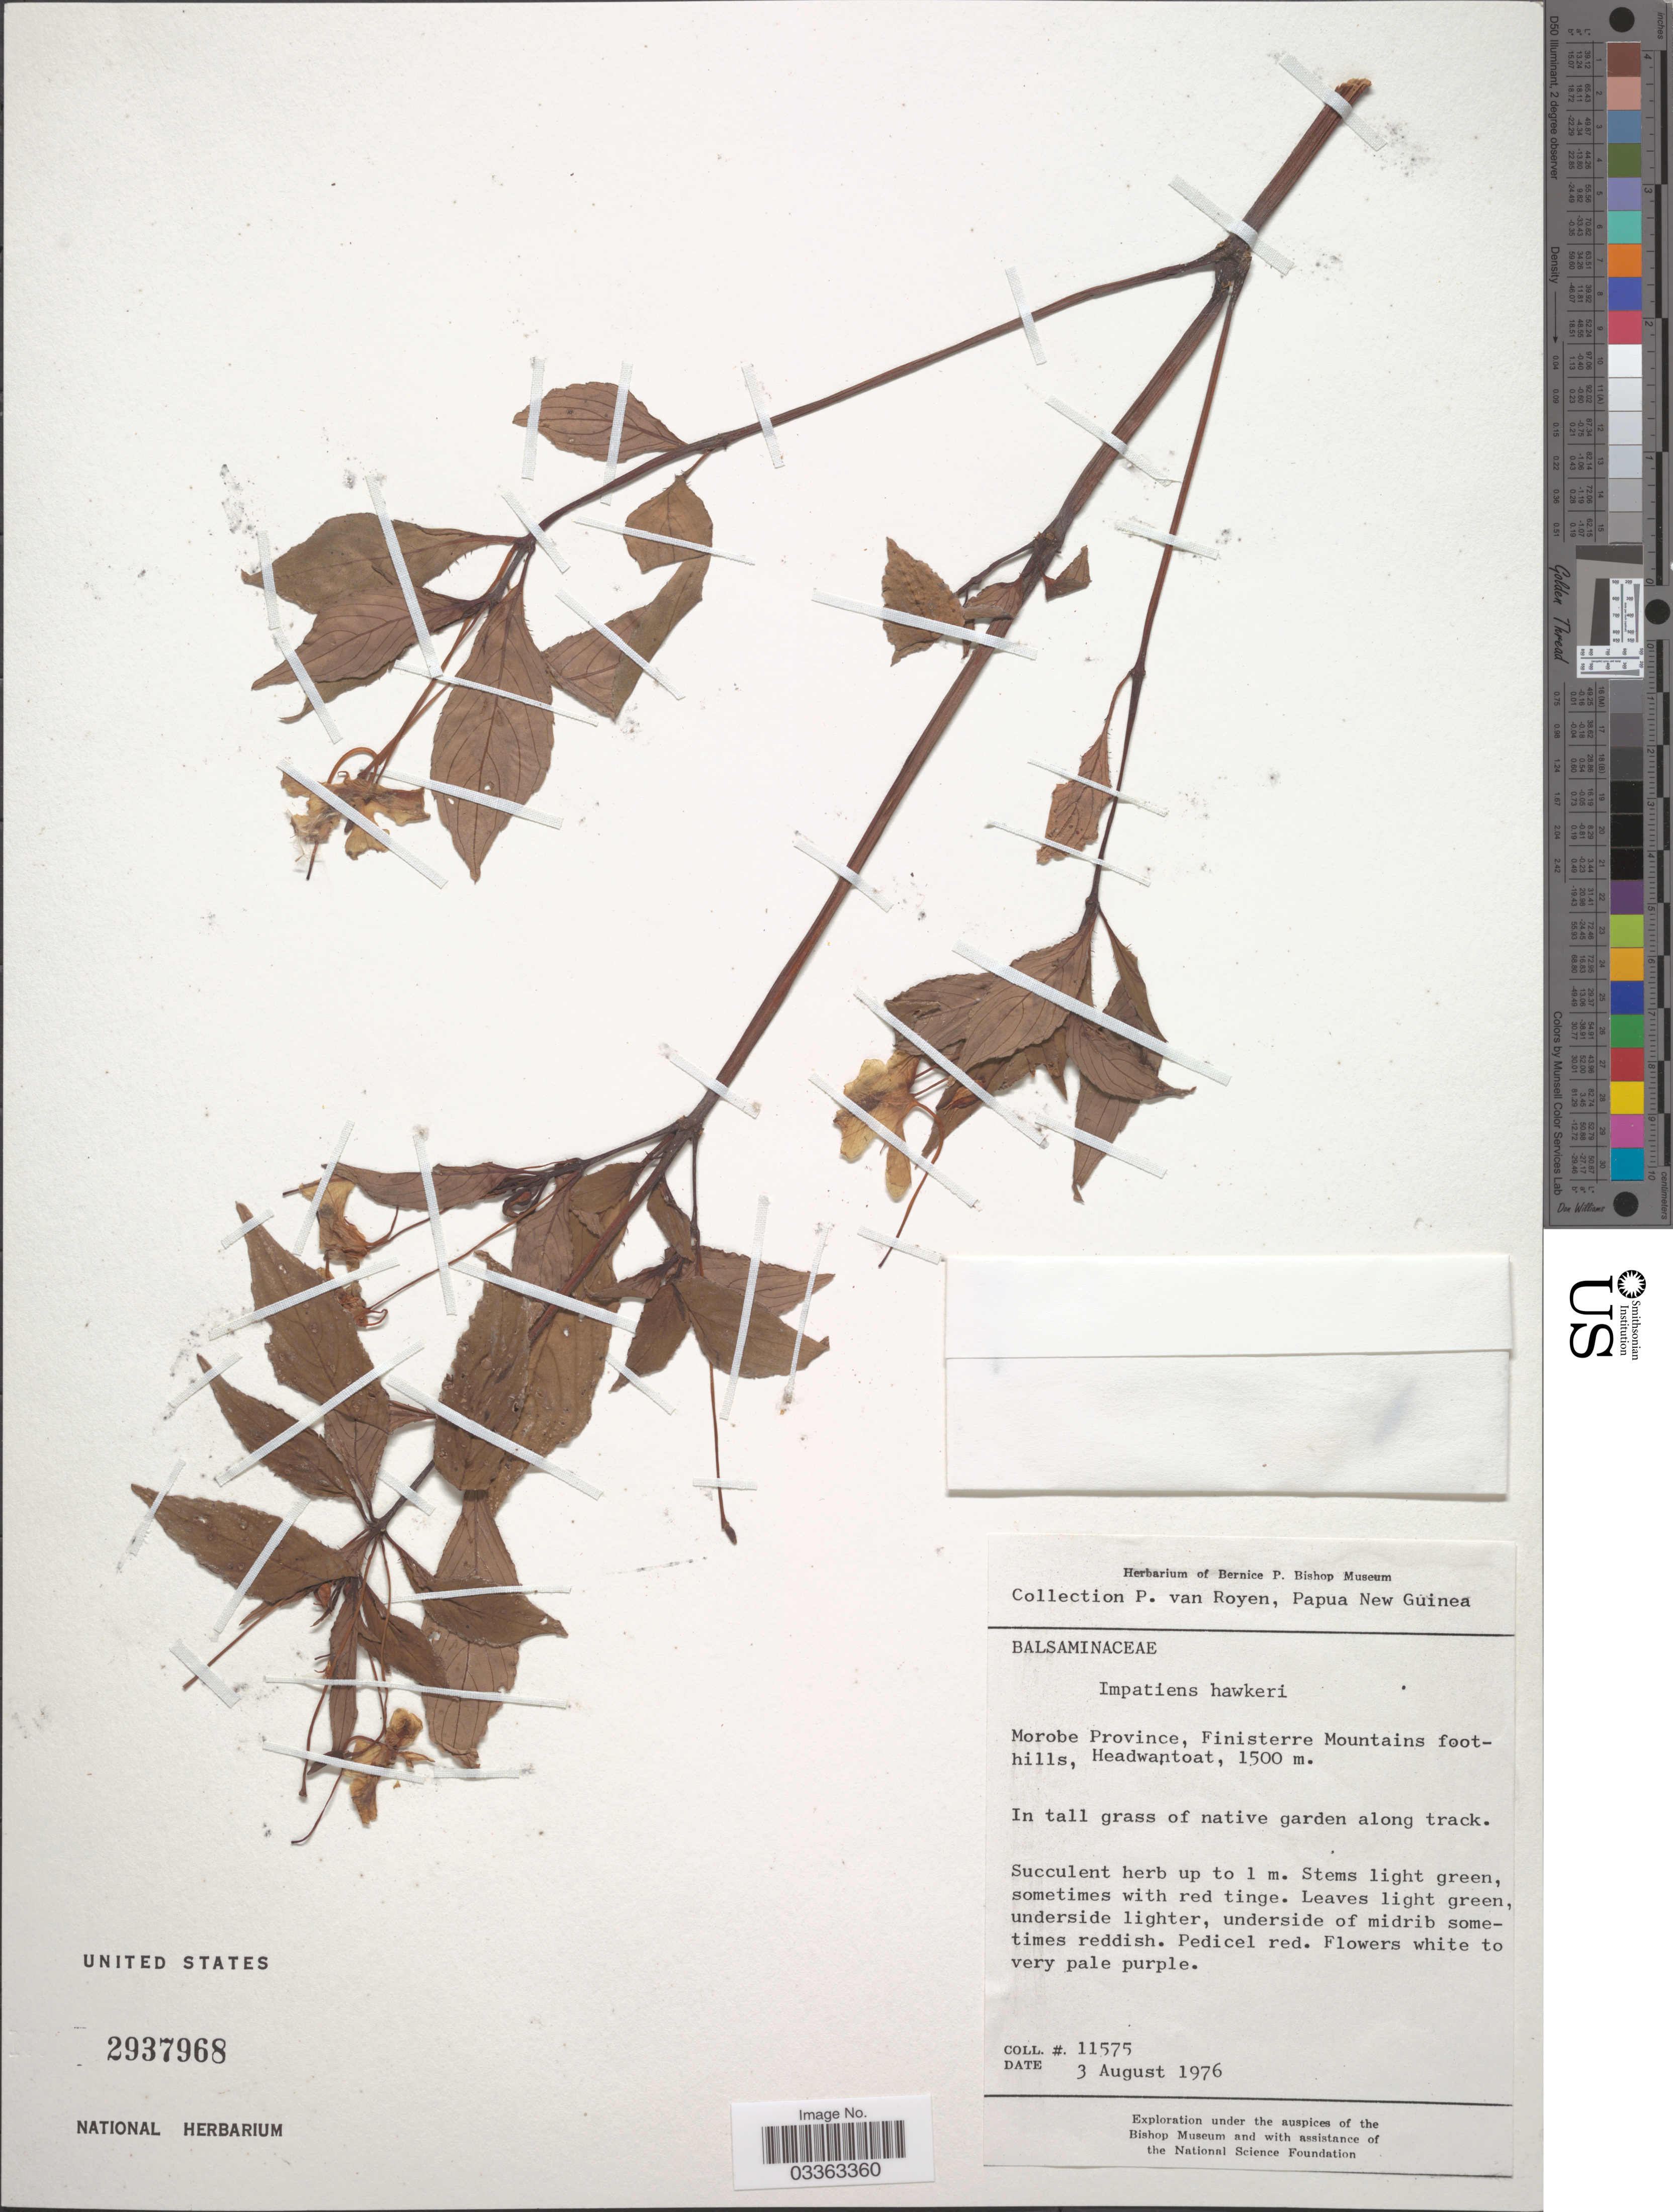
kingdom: Plantae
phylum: Tracheophyta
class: Magnoliopsida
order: Ericales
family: Balsaminaceae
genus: Impatiens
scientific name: Impatiens hawkeri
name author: W. Bull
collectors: P. van Royen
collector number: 11575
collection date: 1976-08-03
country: Papua New Guinea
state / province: Morobe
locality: Finisterre Mountains foothillsm Headwantoat.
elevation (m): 1500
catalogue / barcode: US 2937968